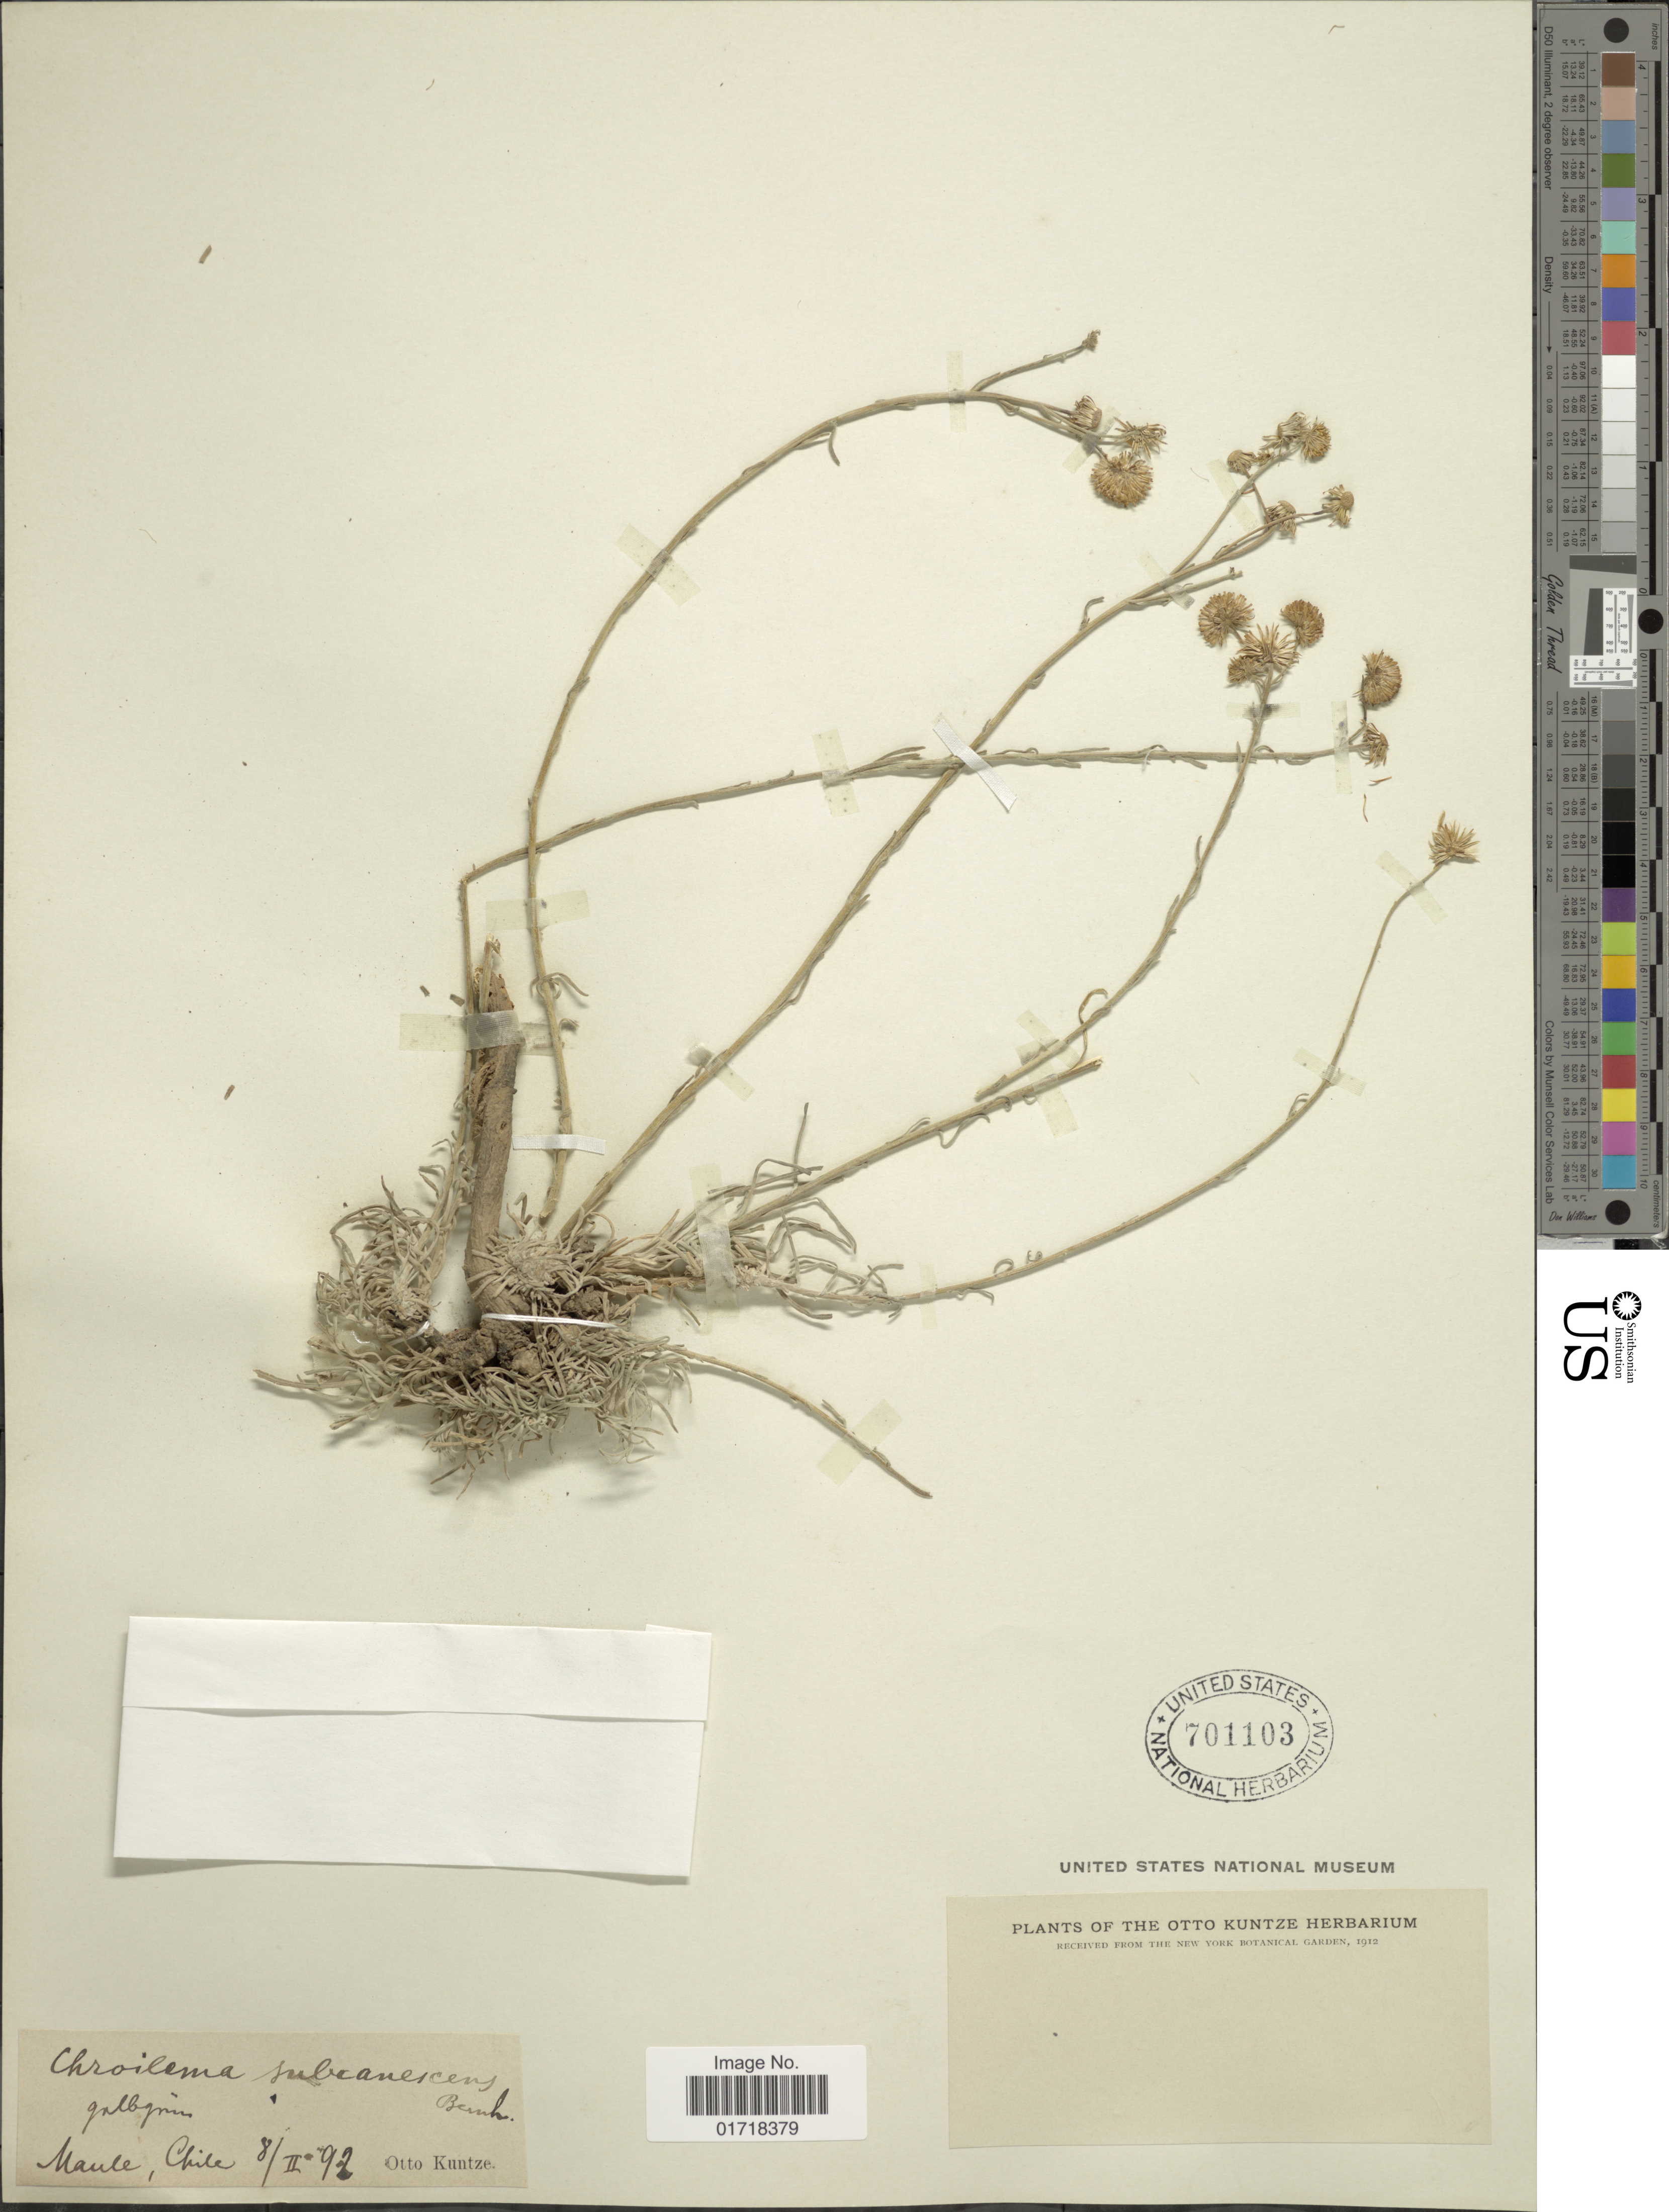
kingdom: Plantae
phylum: Tracheophyta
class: Magnoliopsida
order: Asterales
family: Asteraceae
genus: Chroilema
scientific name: Chroilema subcanescens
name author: Bernh.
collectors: C.E.O. Kuntze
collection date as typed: Transcribed d/m/y: 8/2/92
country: Chile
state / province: Maule (VII)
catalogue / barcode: US 701103